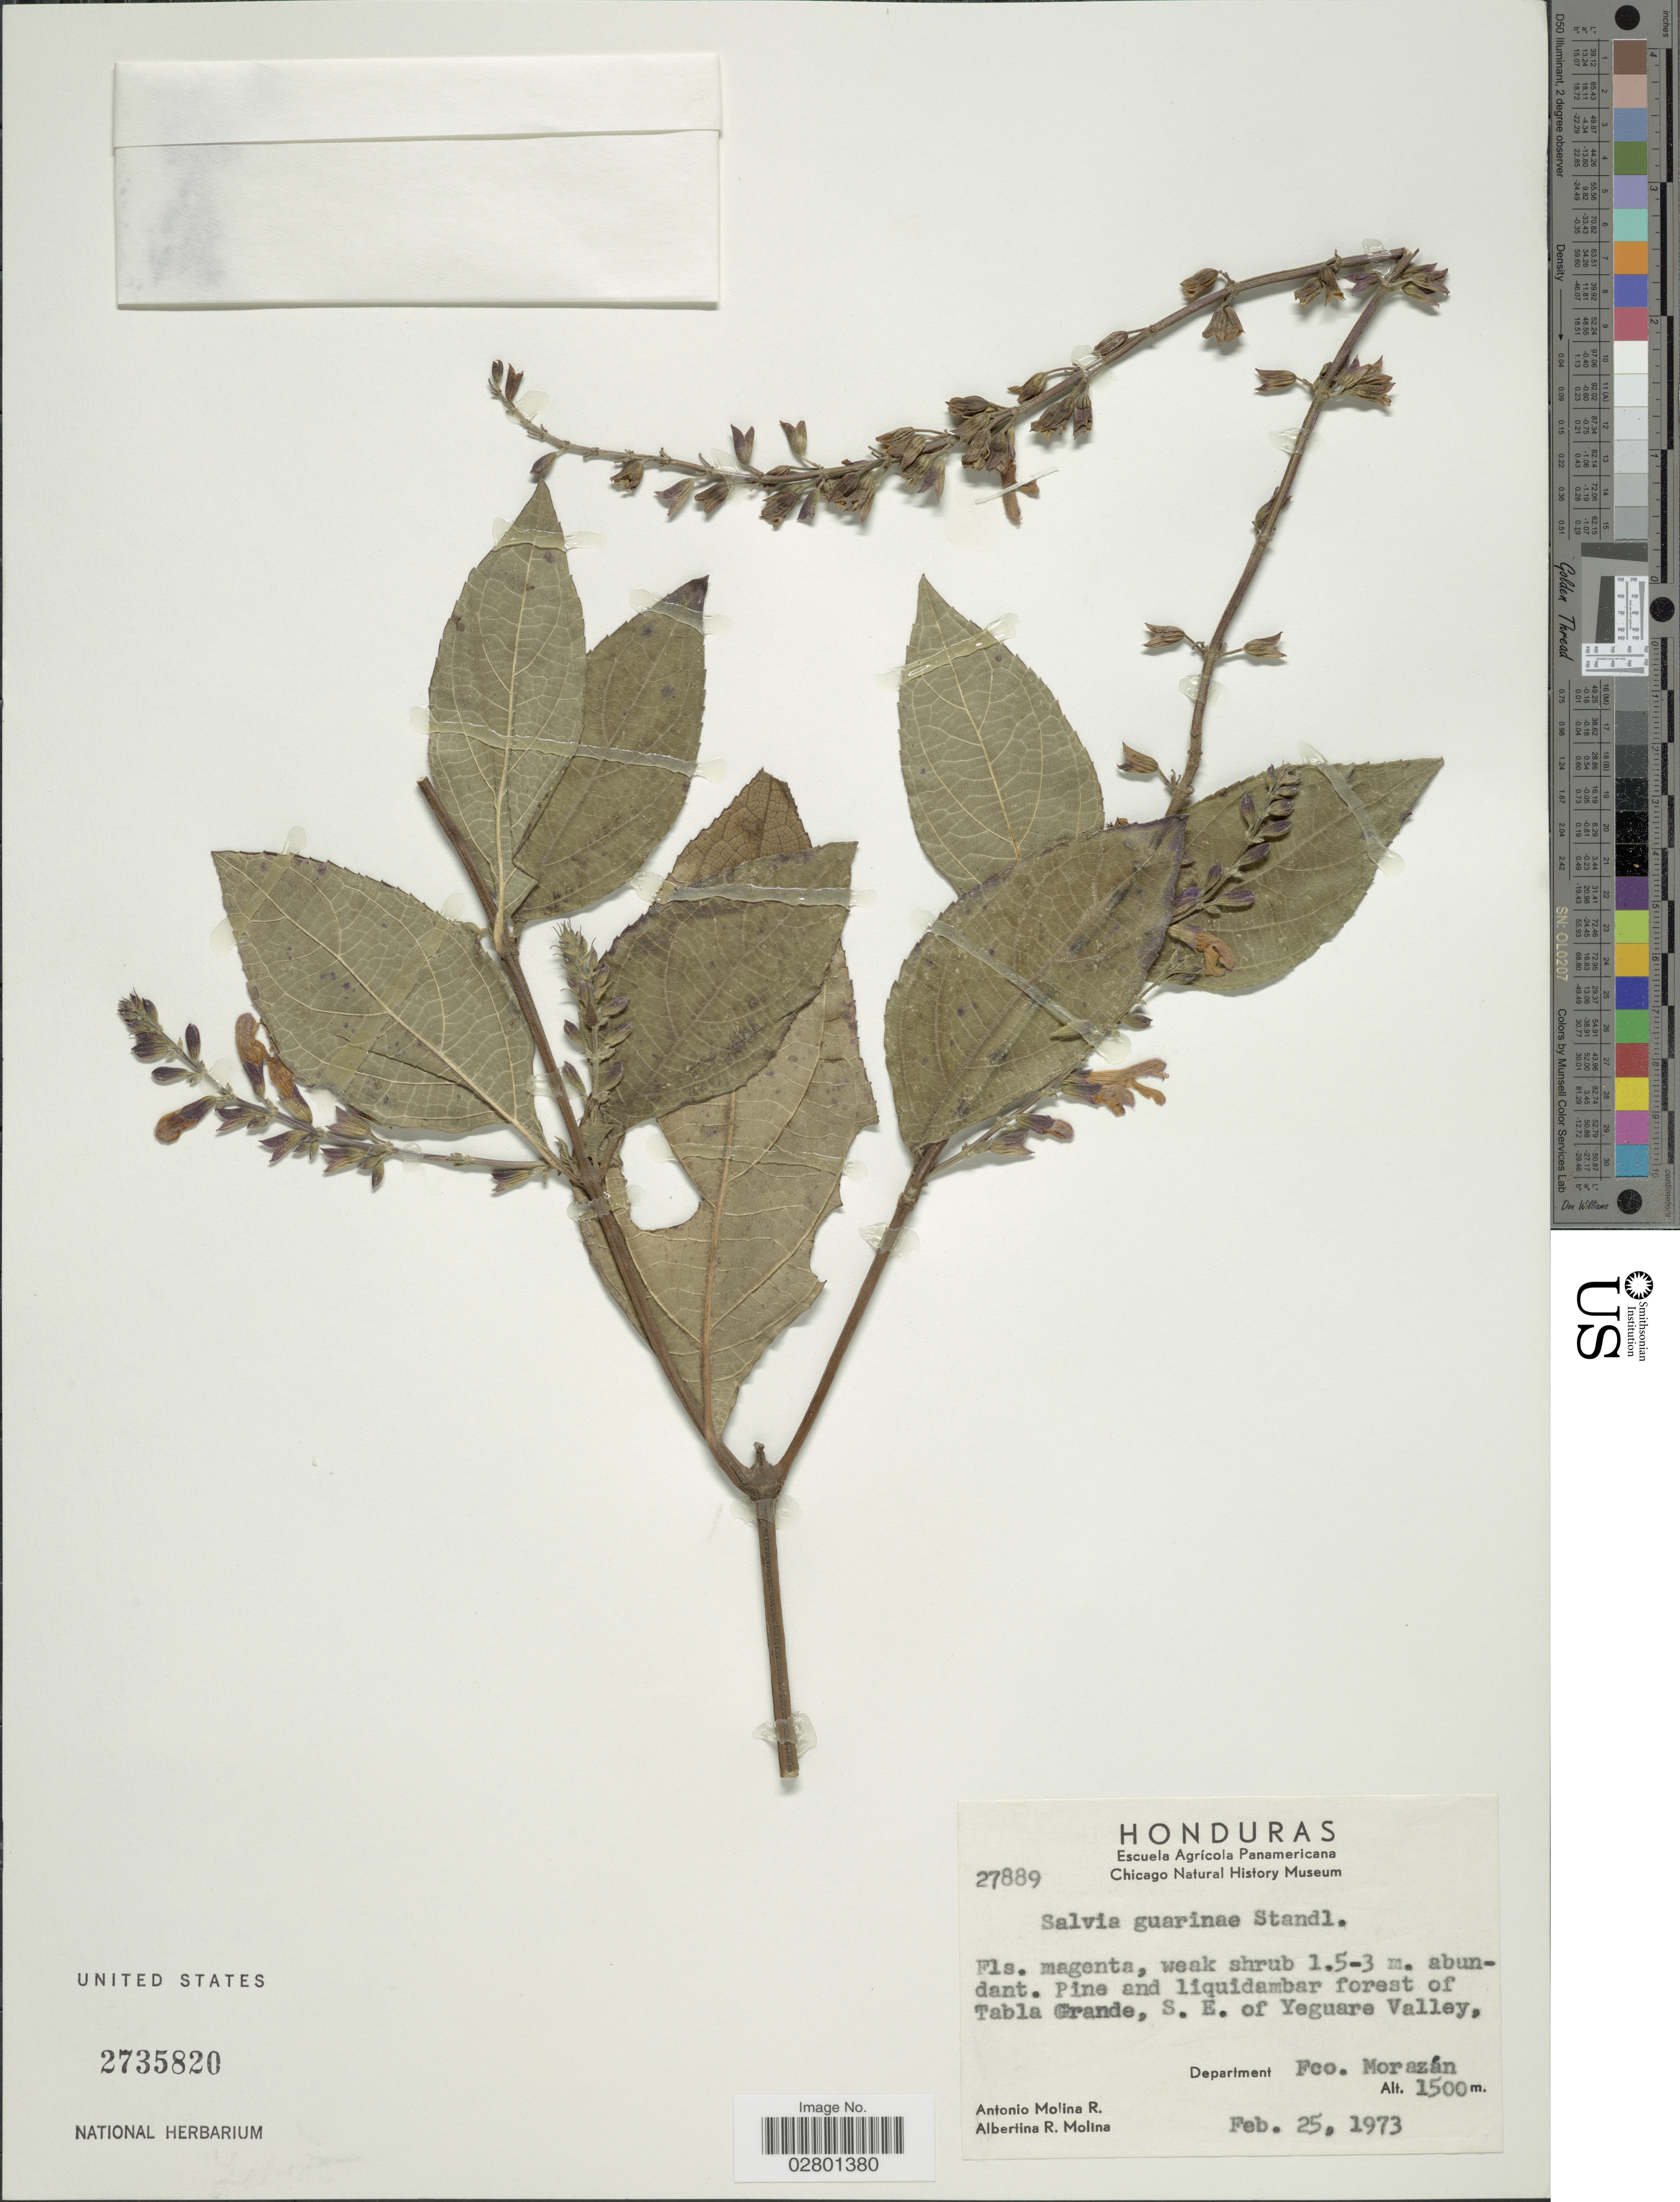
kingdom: Plantae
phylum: Tracheophyta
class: Magnoliopsida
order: Lamiales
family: Lamiaceae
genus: Salvia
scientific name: Salvia guarinae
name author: Standl.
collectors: A. Molina R. & A. R. Molina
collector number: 27889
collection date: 1973-02-25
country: Honduras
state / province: Fco. Morazán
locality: Pine and liquidambar forest of Tabla Grande, S. E. of Yeguare Valley, Department Fco. Morazán.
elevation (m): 1500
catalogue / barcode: US 2735820